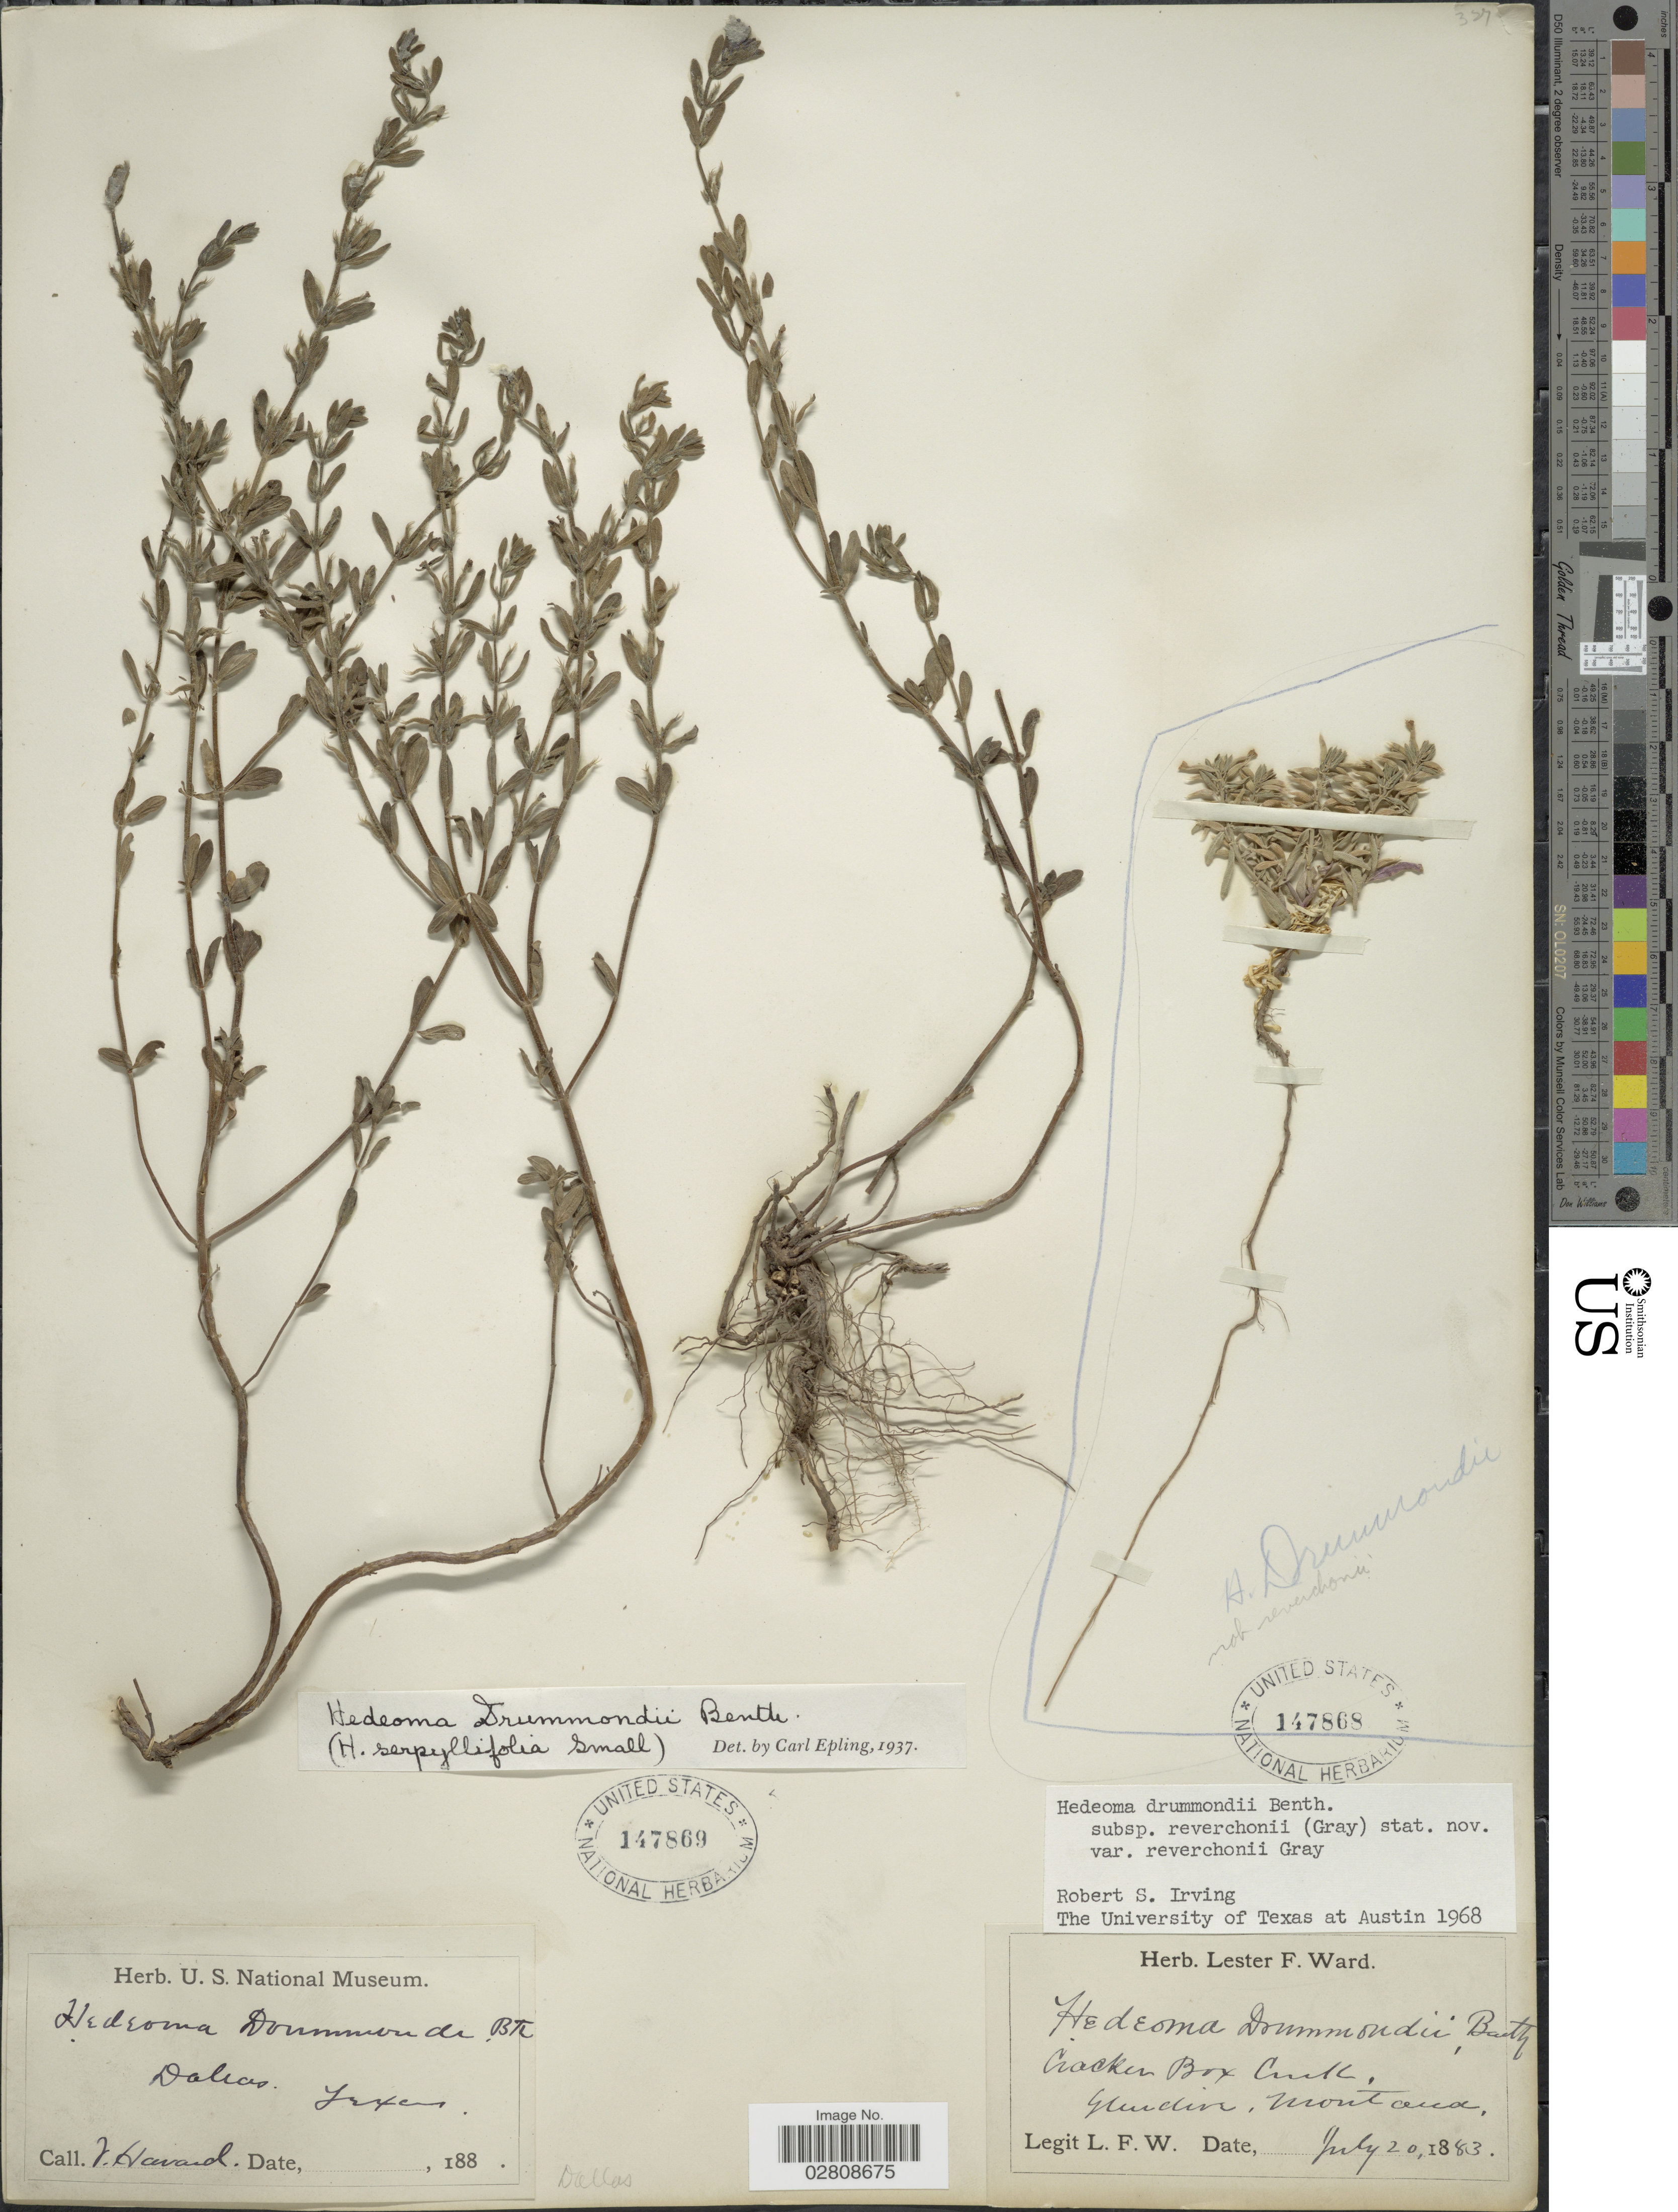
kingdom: Plantae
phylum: Tracheophyta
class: Magnoliopsida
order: Lamiales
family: Lamiaceae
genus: Hedeoma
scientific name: Hedeoma drummondii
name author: Benth.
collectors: V. Havard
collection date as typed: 188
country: United States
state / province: Texas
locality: Dallas.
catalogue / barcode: US 147869-2